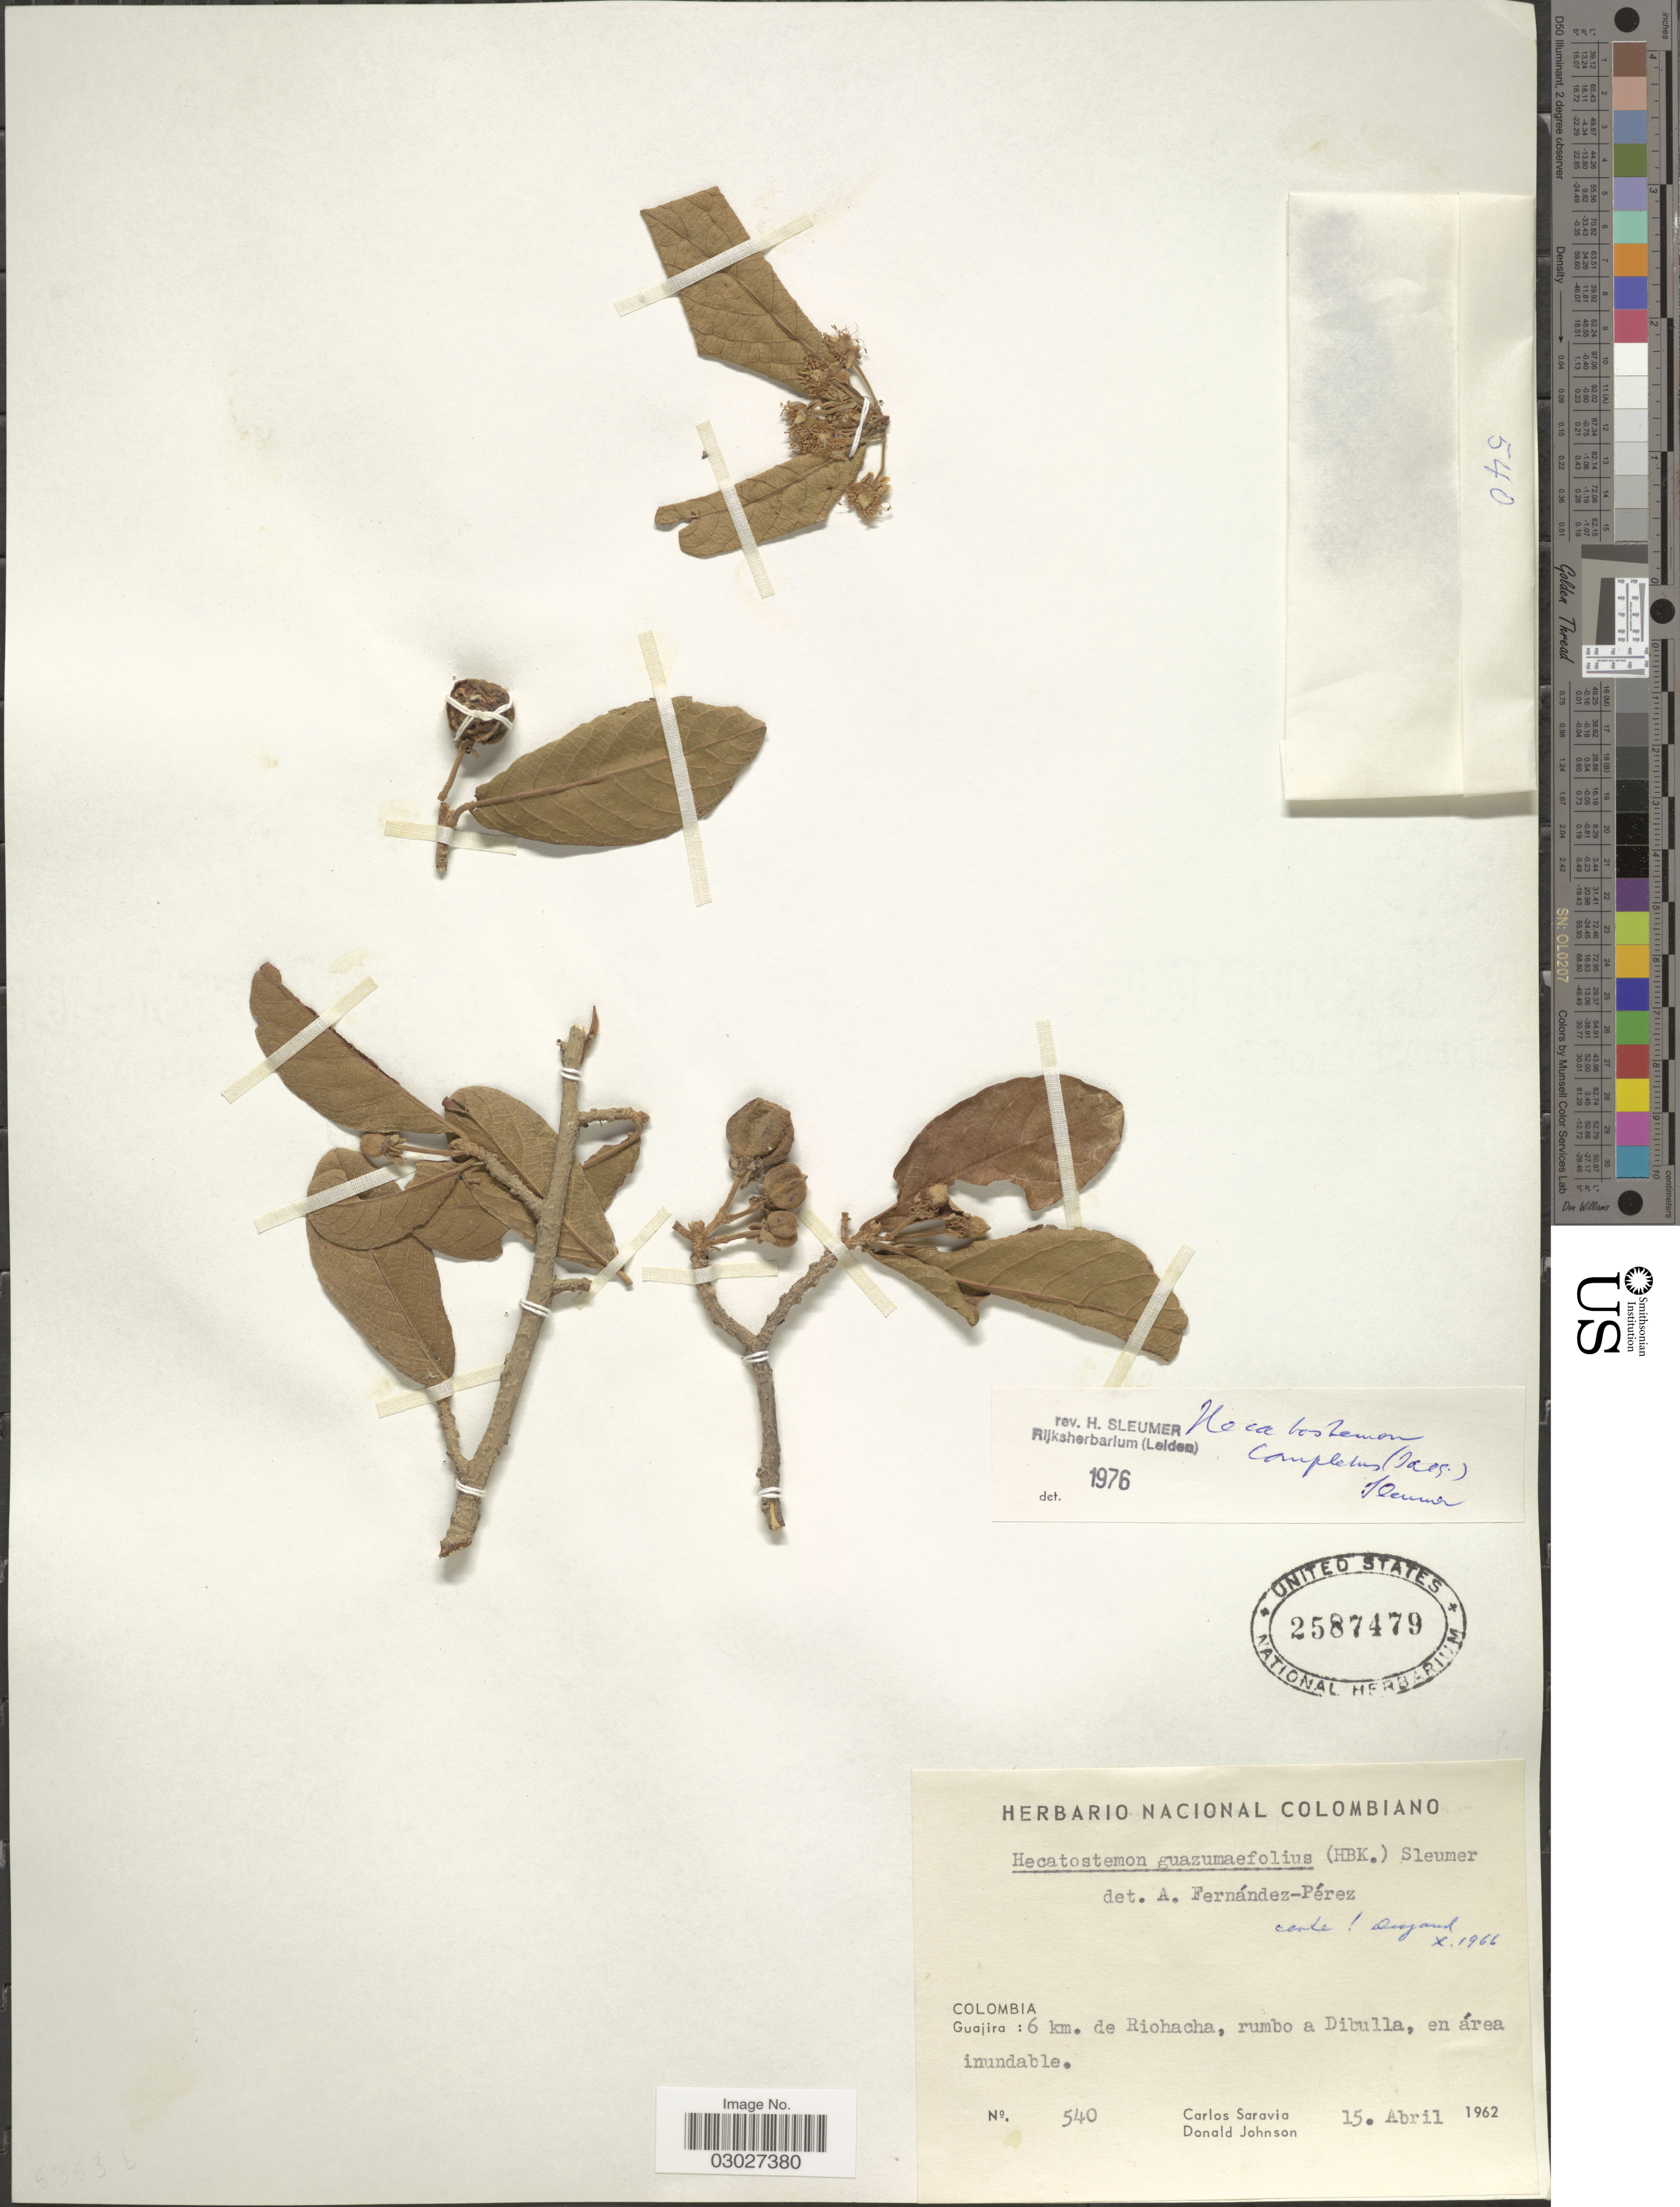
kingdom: Plantae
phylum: Tracheophyta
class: Magnoliopsida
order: Malpighiales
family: Salicaceae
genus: Casearia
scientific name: Casearia completa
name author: (Jacq.) T. Samar. & M.H. Alford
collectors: C. Saravia & D. Johnson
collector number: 540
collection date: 1962-04-15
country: Colombia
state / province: La Guajira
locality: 6 km. de Riohaca, rumbo a Dibulla, en área inundable.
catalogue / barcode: US 2587479